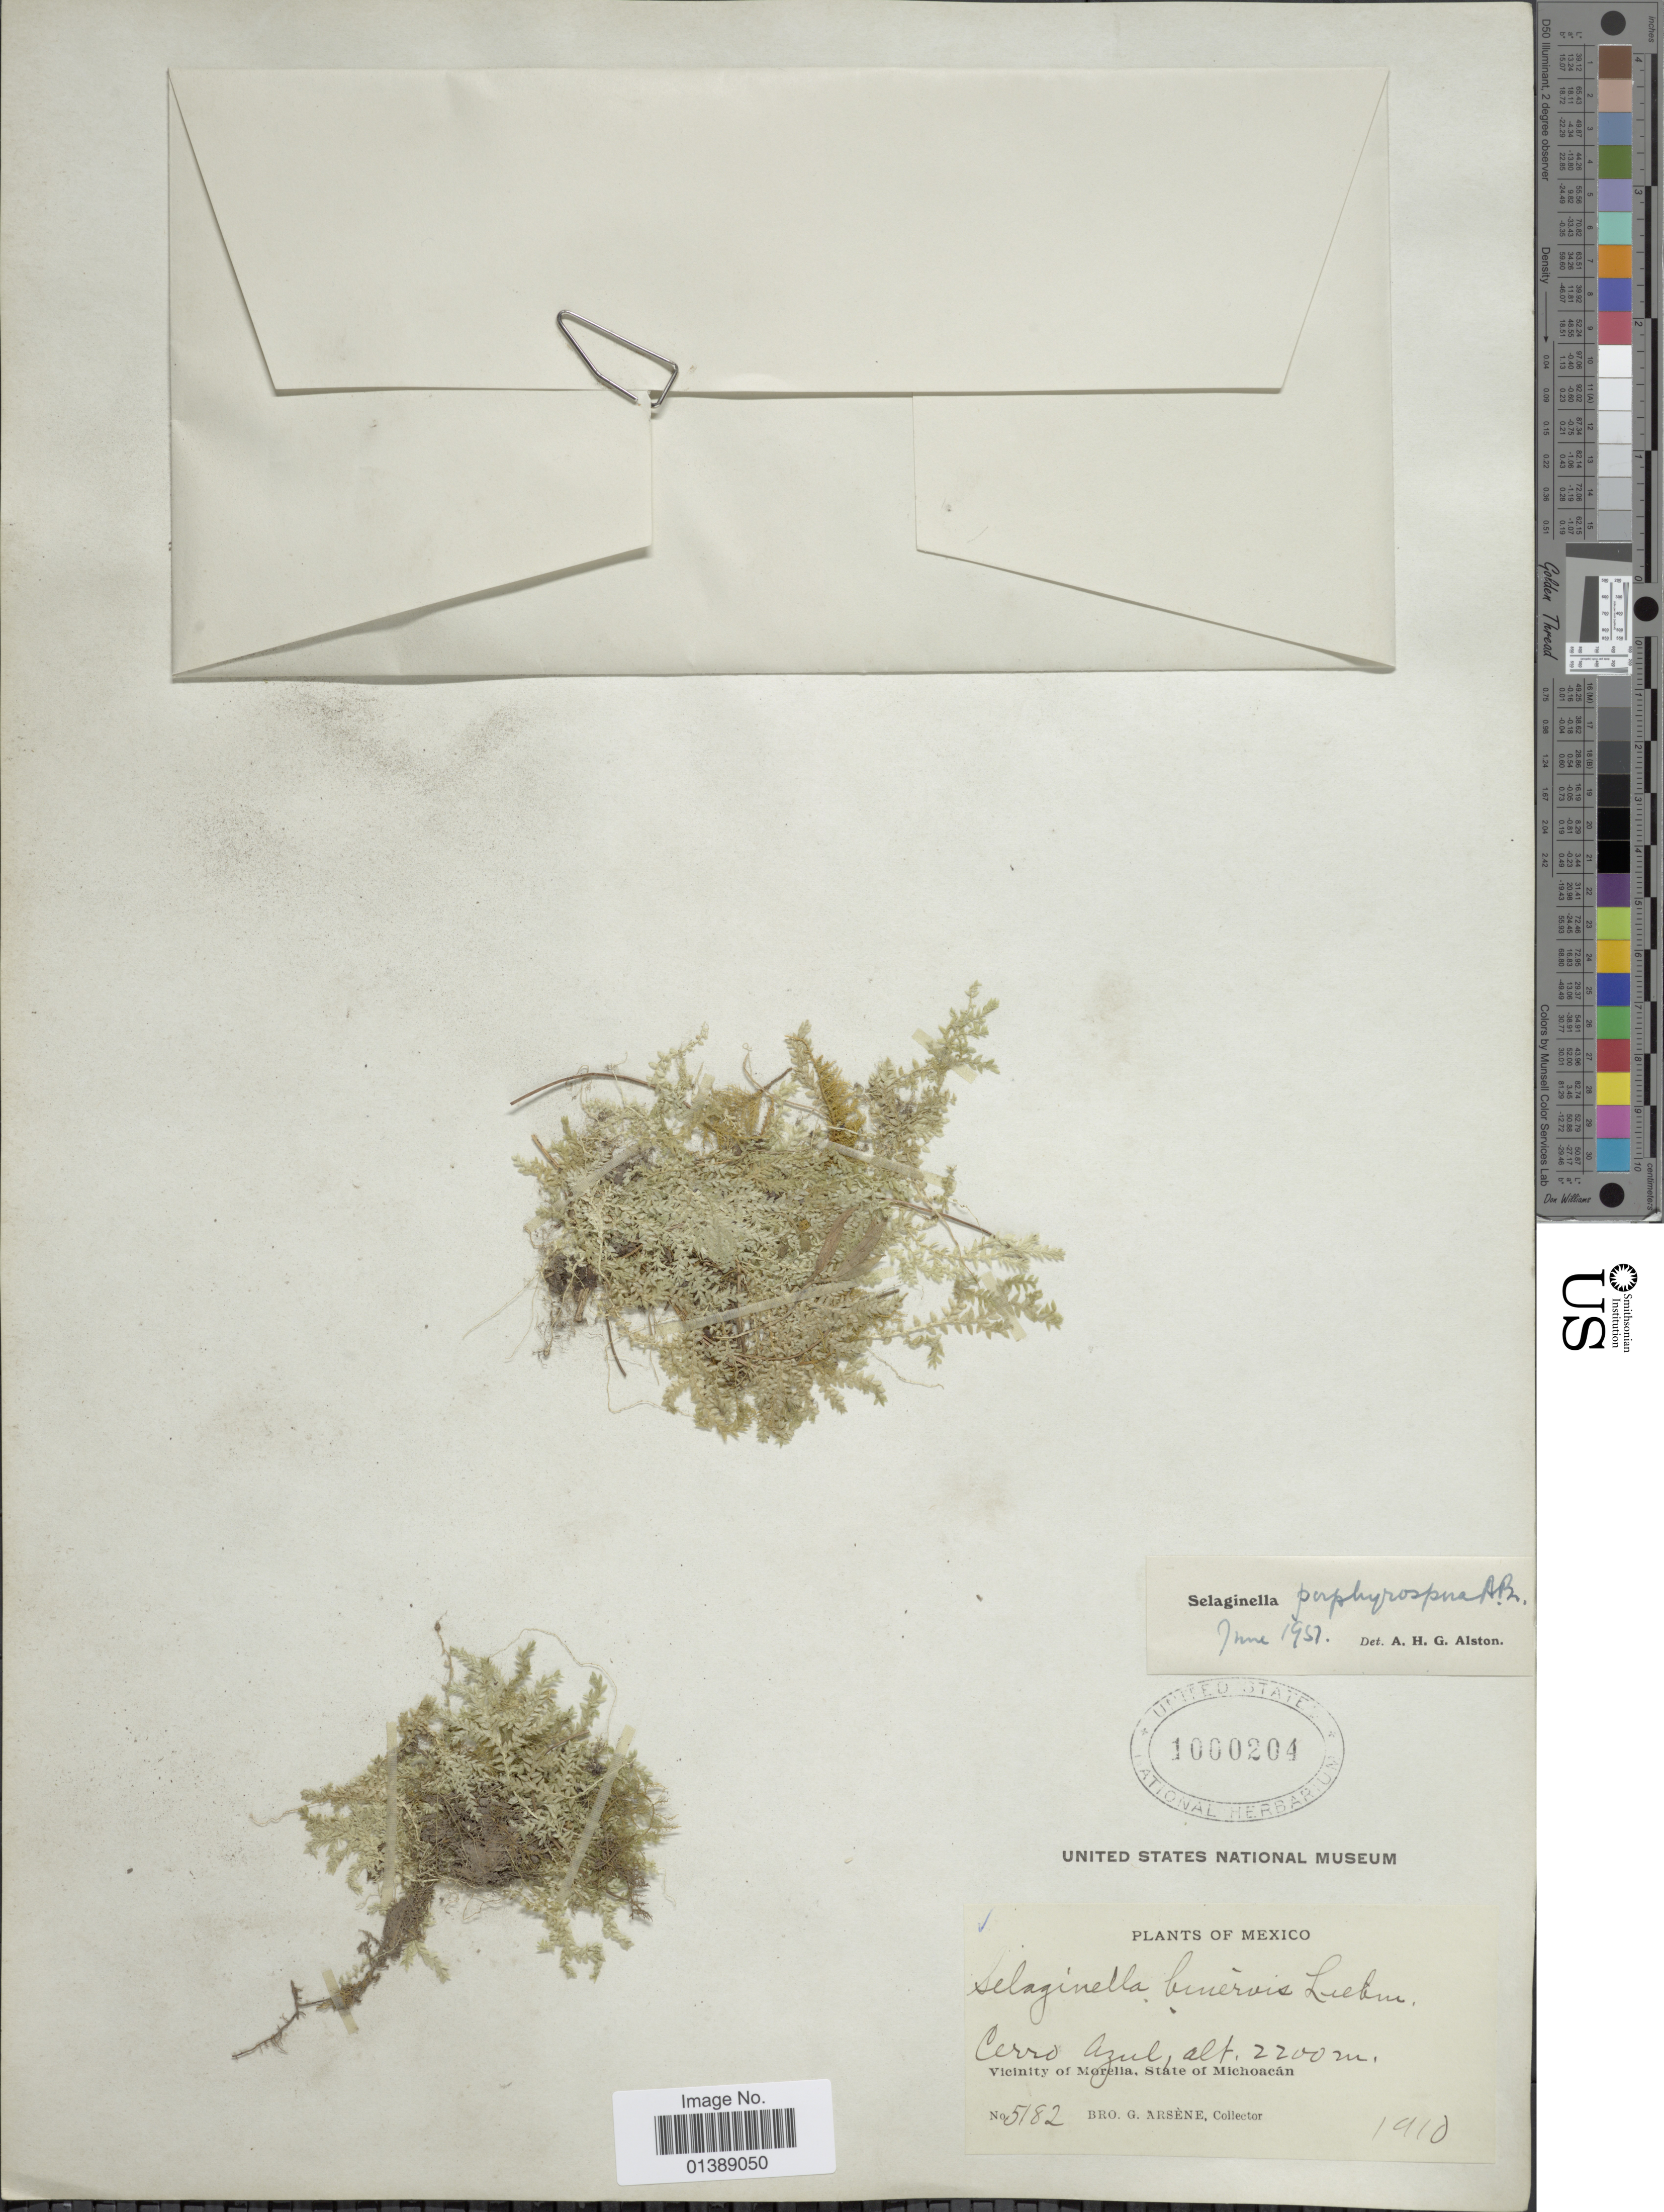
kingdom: Plantae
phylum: Tracheophyta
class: Lycopodiopsida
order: Selaginellales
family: Selaginellaceae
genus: Selaginella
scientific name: Selaginella porphyrospora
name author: A. Braun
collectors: Bro. G. Arsène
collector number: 5182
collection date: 1910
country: Mexico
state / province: Michoacán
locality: Cerro Azul, Vicinity of Morelia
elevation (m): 2200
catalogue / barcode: US 1000204